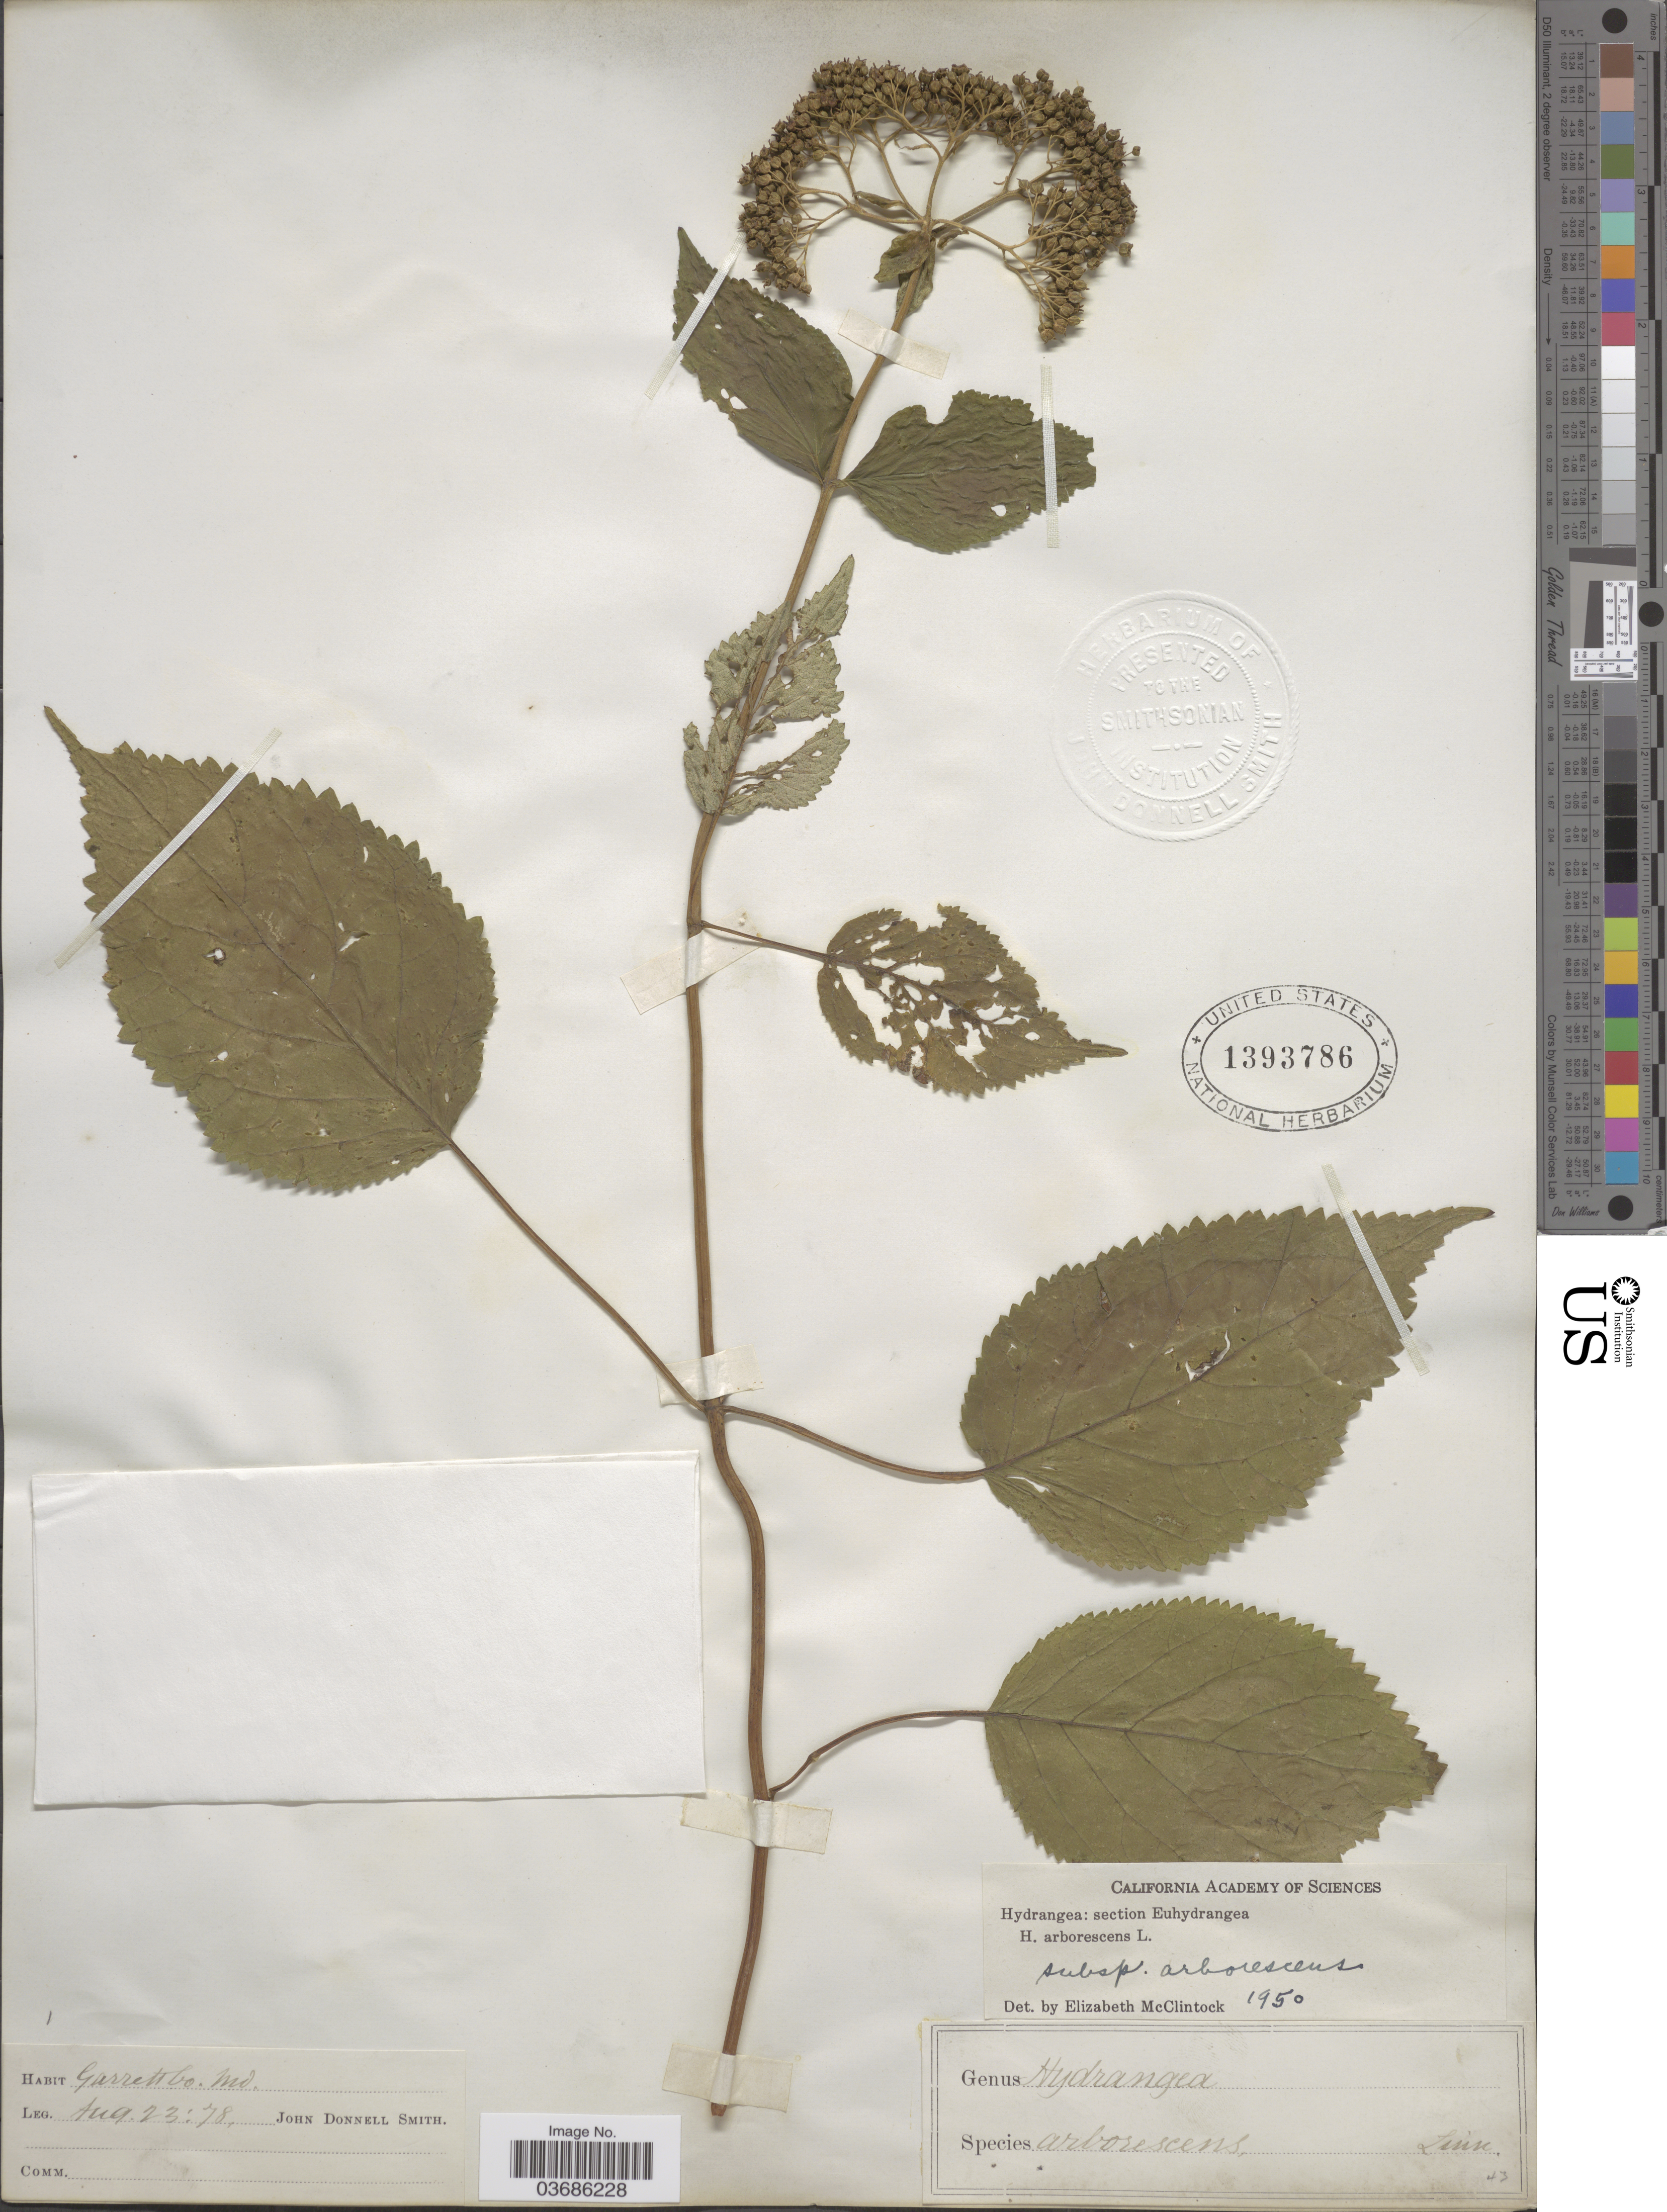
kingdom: Plantae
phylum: Tracheophyta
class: Magnoliopsida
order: Cornales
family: Hydrangeaceae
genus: Hydrangea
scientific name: Hydrangea arborescens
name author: L.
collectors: J. Donnell Smith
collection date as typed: Transcribed d/m/y: 23/8/78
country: United States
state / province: Maryland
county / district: Garrett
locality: Garrett Co.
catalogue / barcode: US 1393786